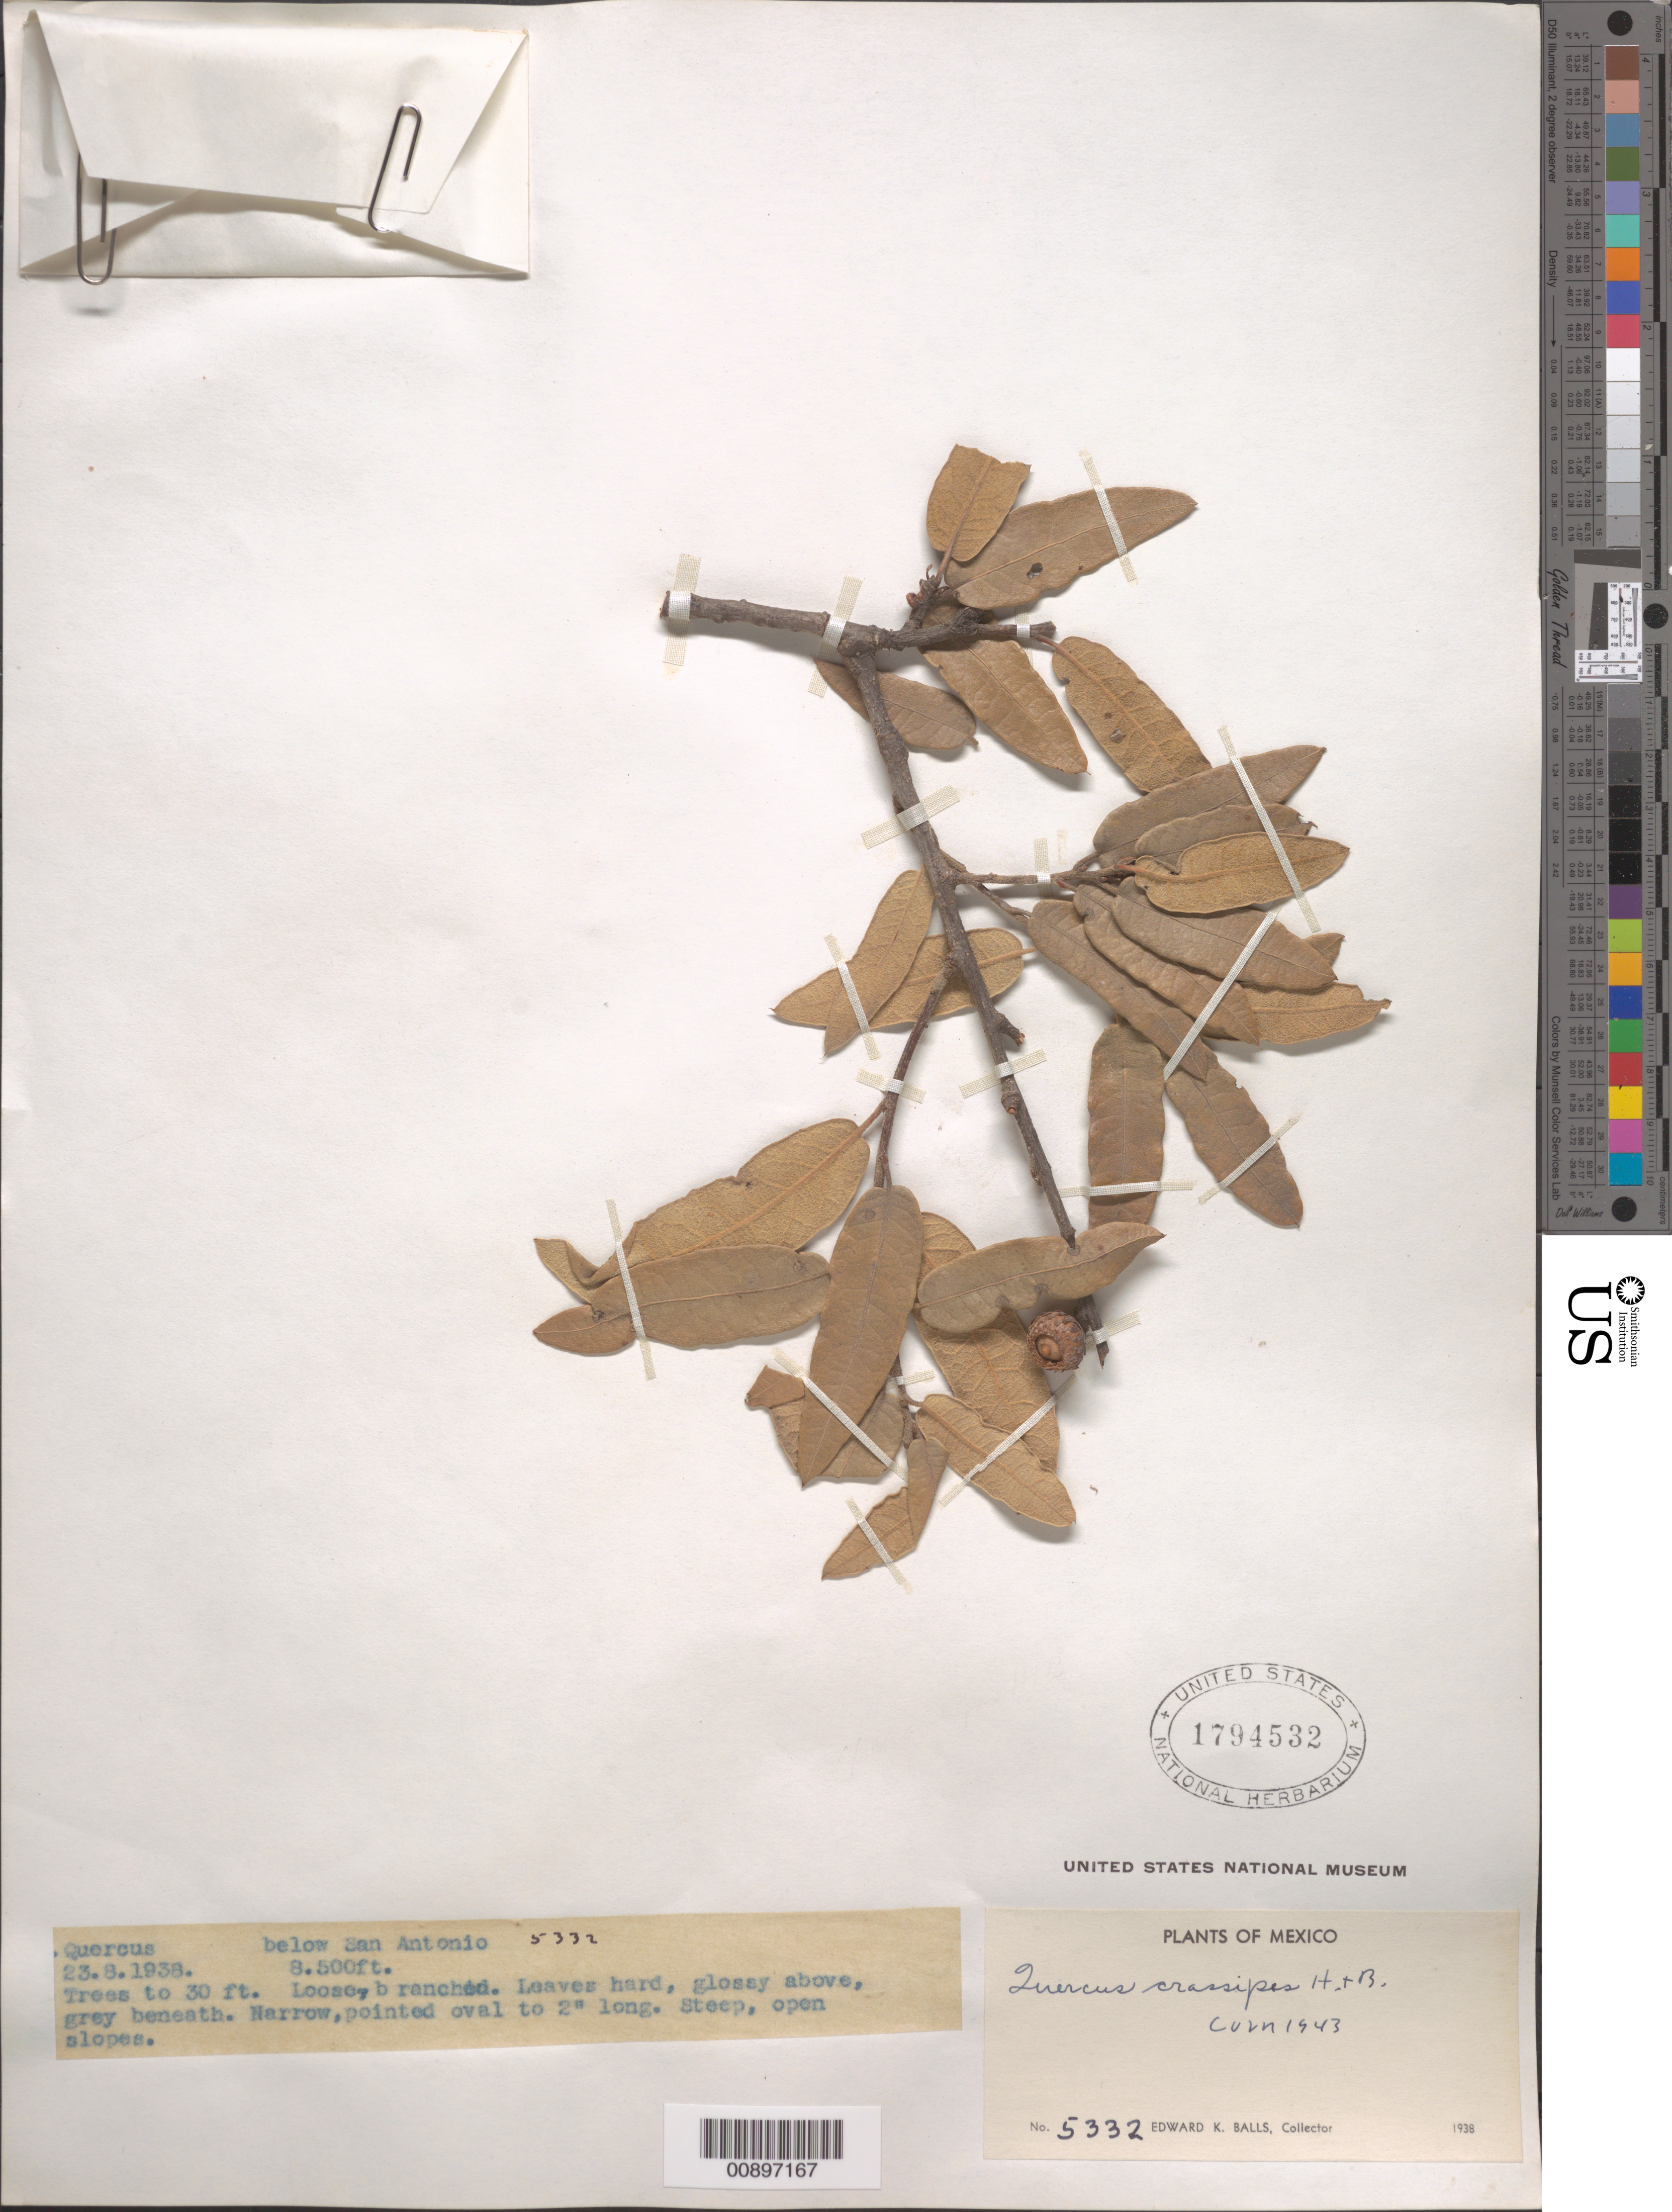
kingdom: Plantae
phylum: Tracheophyta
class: Magnoliopsida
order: Fagales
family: Fagaceae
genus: Quercus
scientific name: Quercus crassipes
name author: Humb. & Bonpl.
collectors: E. K. Balls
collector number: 5332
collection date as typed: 23 Aug 1938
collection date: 1938-08-23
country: Mexico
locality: Below San Antonio.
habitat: Steep, open slopes.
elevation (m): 2591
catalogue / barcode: US 1794532